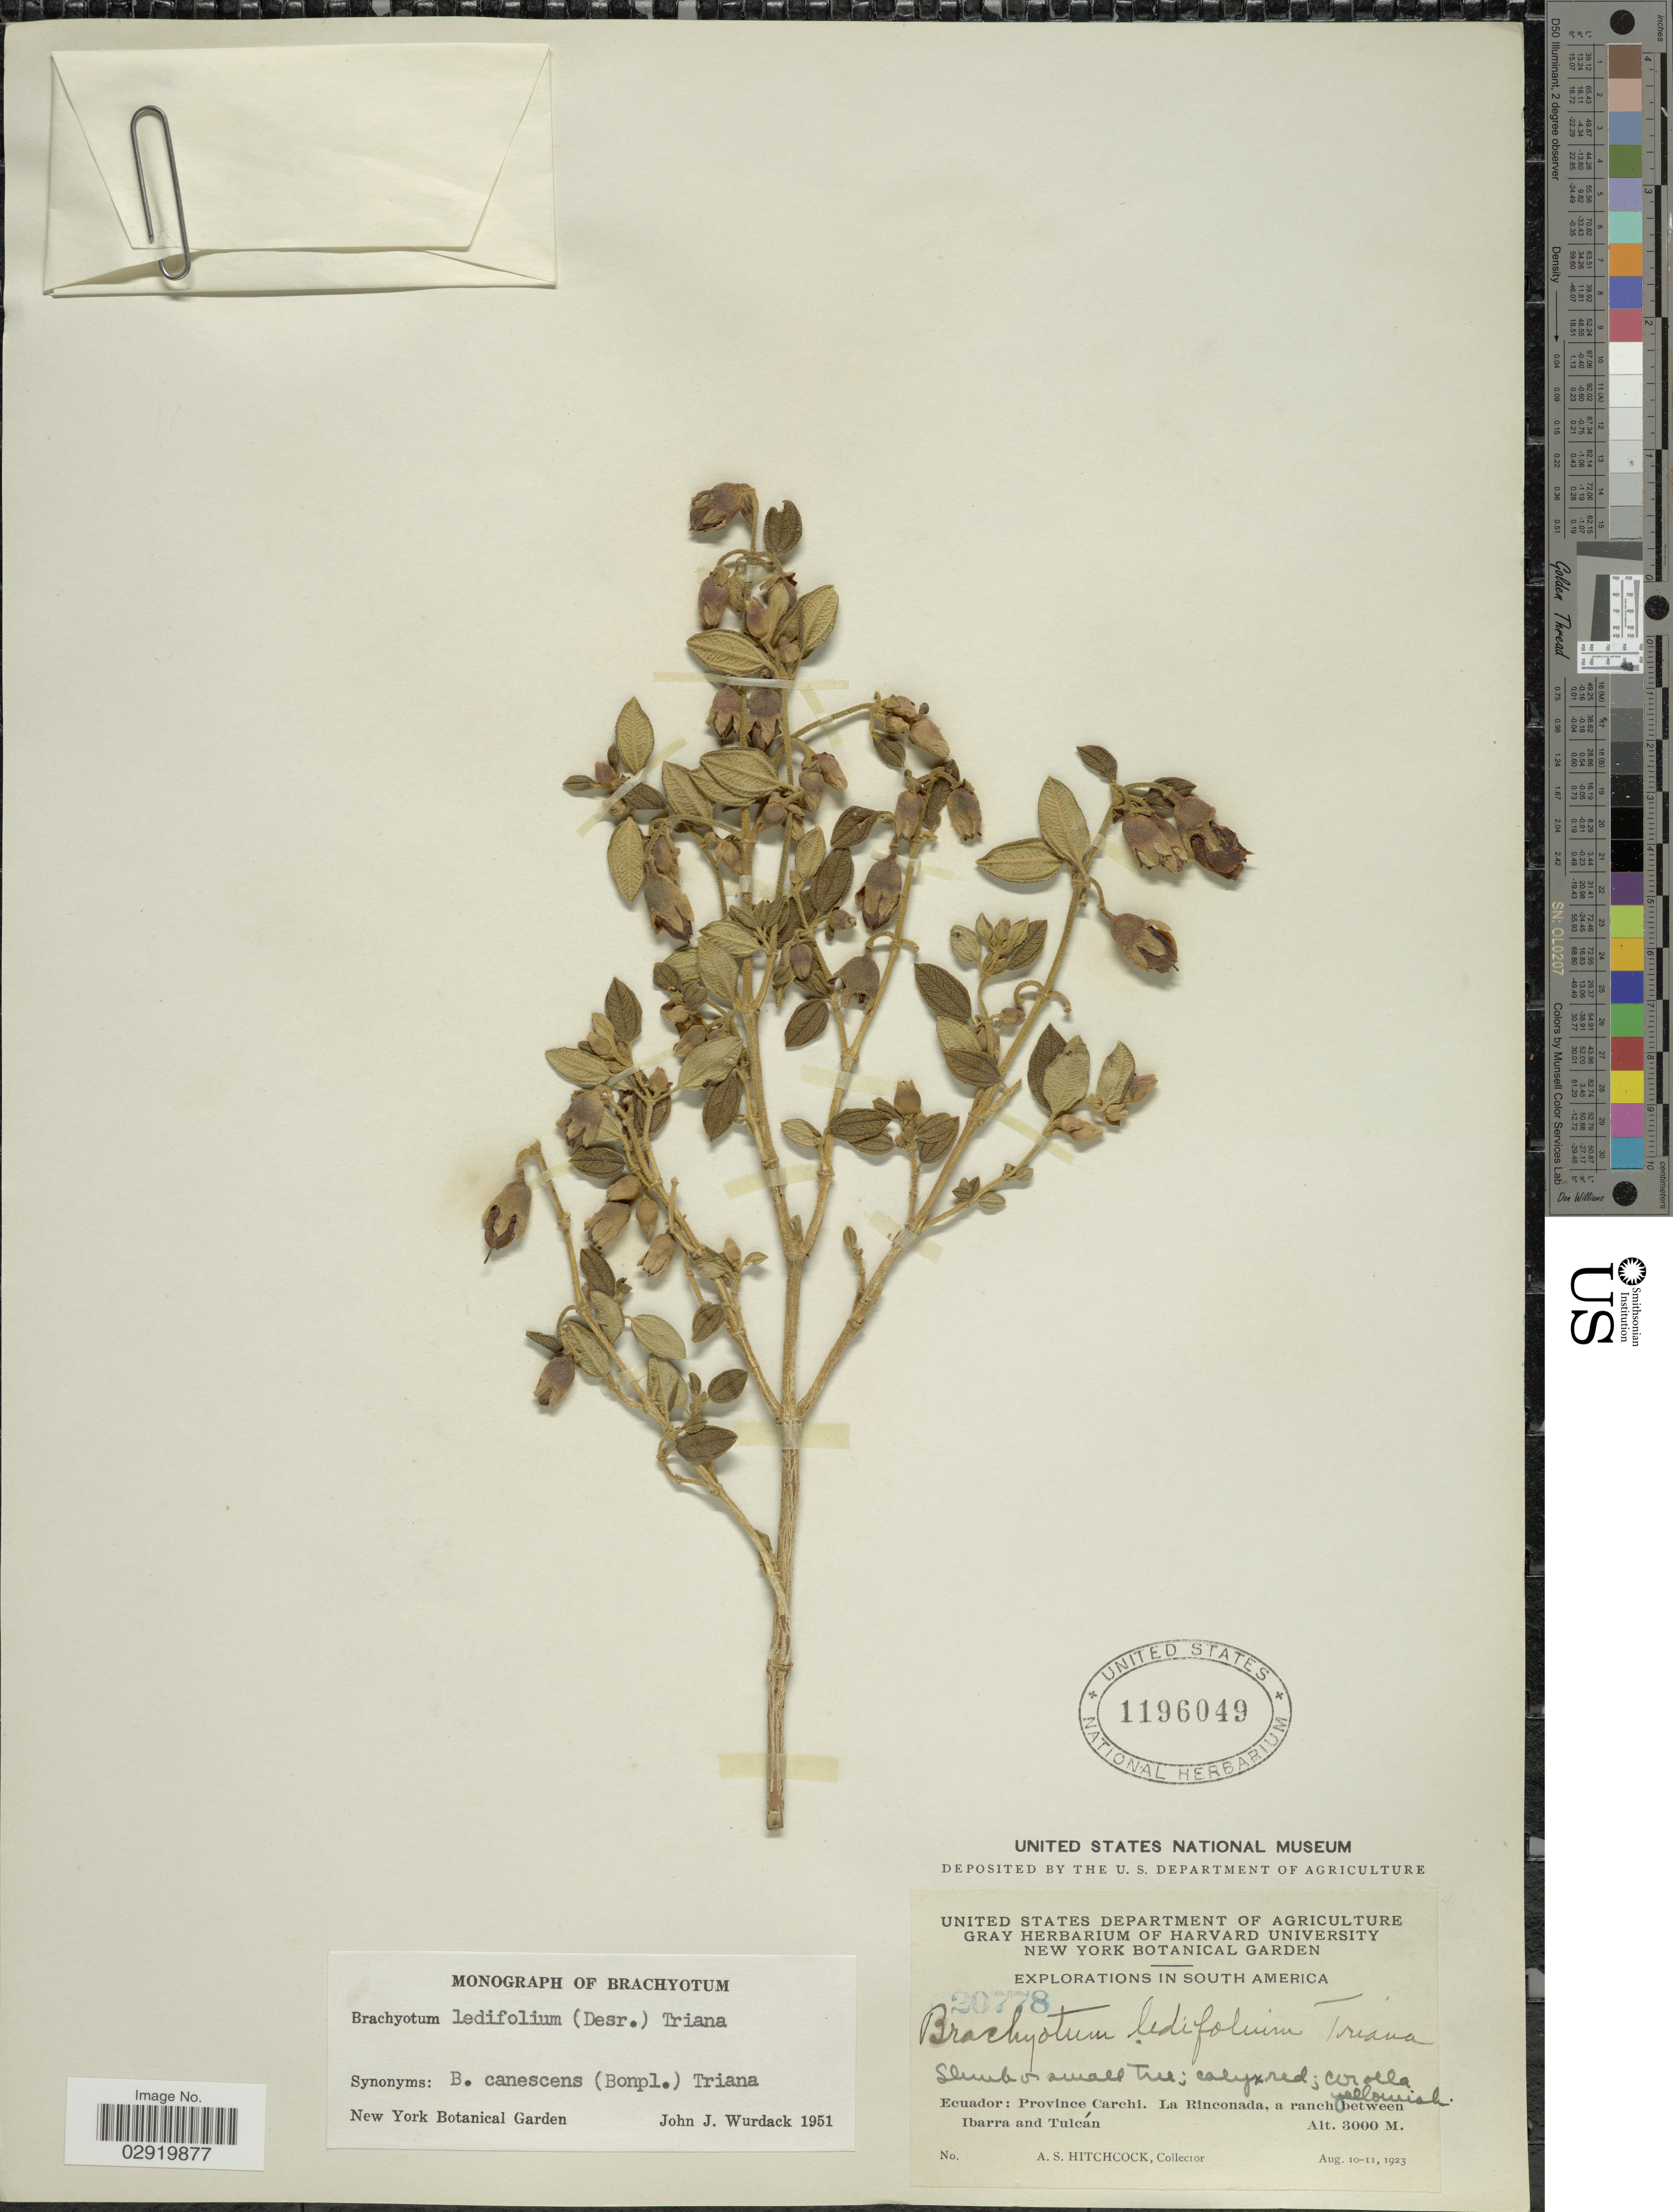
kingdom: Plantae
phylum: Tracheophyta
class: Magnoliopsida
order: Myrtales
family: Melastomataceae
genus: Brachyotum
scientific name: Brachyotum ledifolium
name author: (Desr.) Triana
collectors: A. S. Hitchcock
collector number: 20778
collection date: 1923-08-10/1923-08-11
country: Ecuador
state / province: Carchi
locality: La Rinconada, a ranch between Ibarra and Tulcán.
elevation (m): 3000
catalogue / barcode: US 1196049